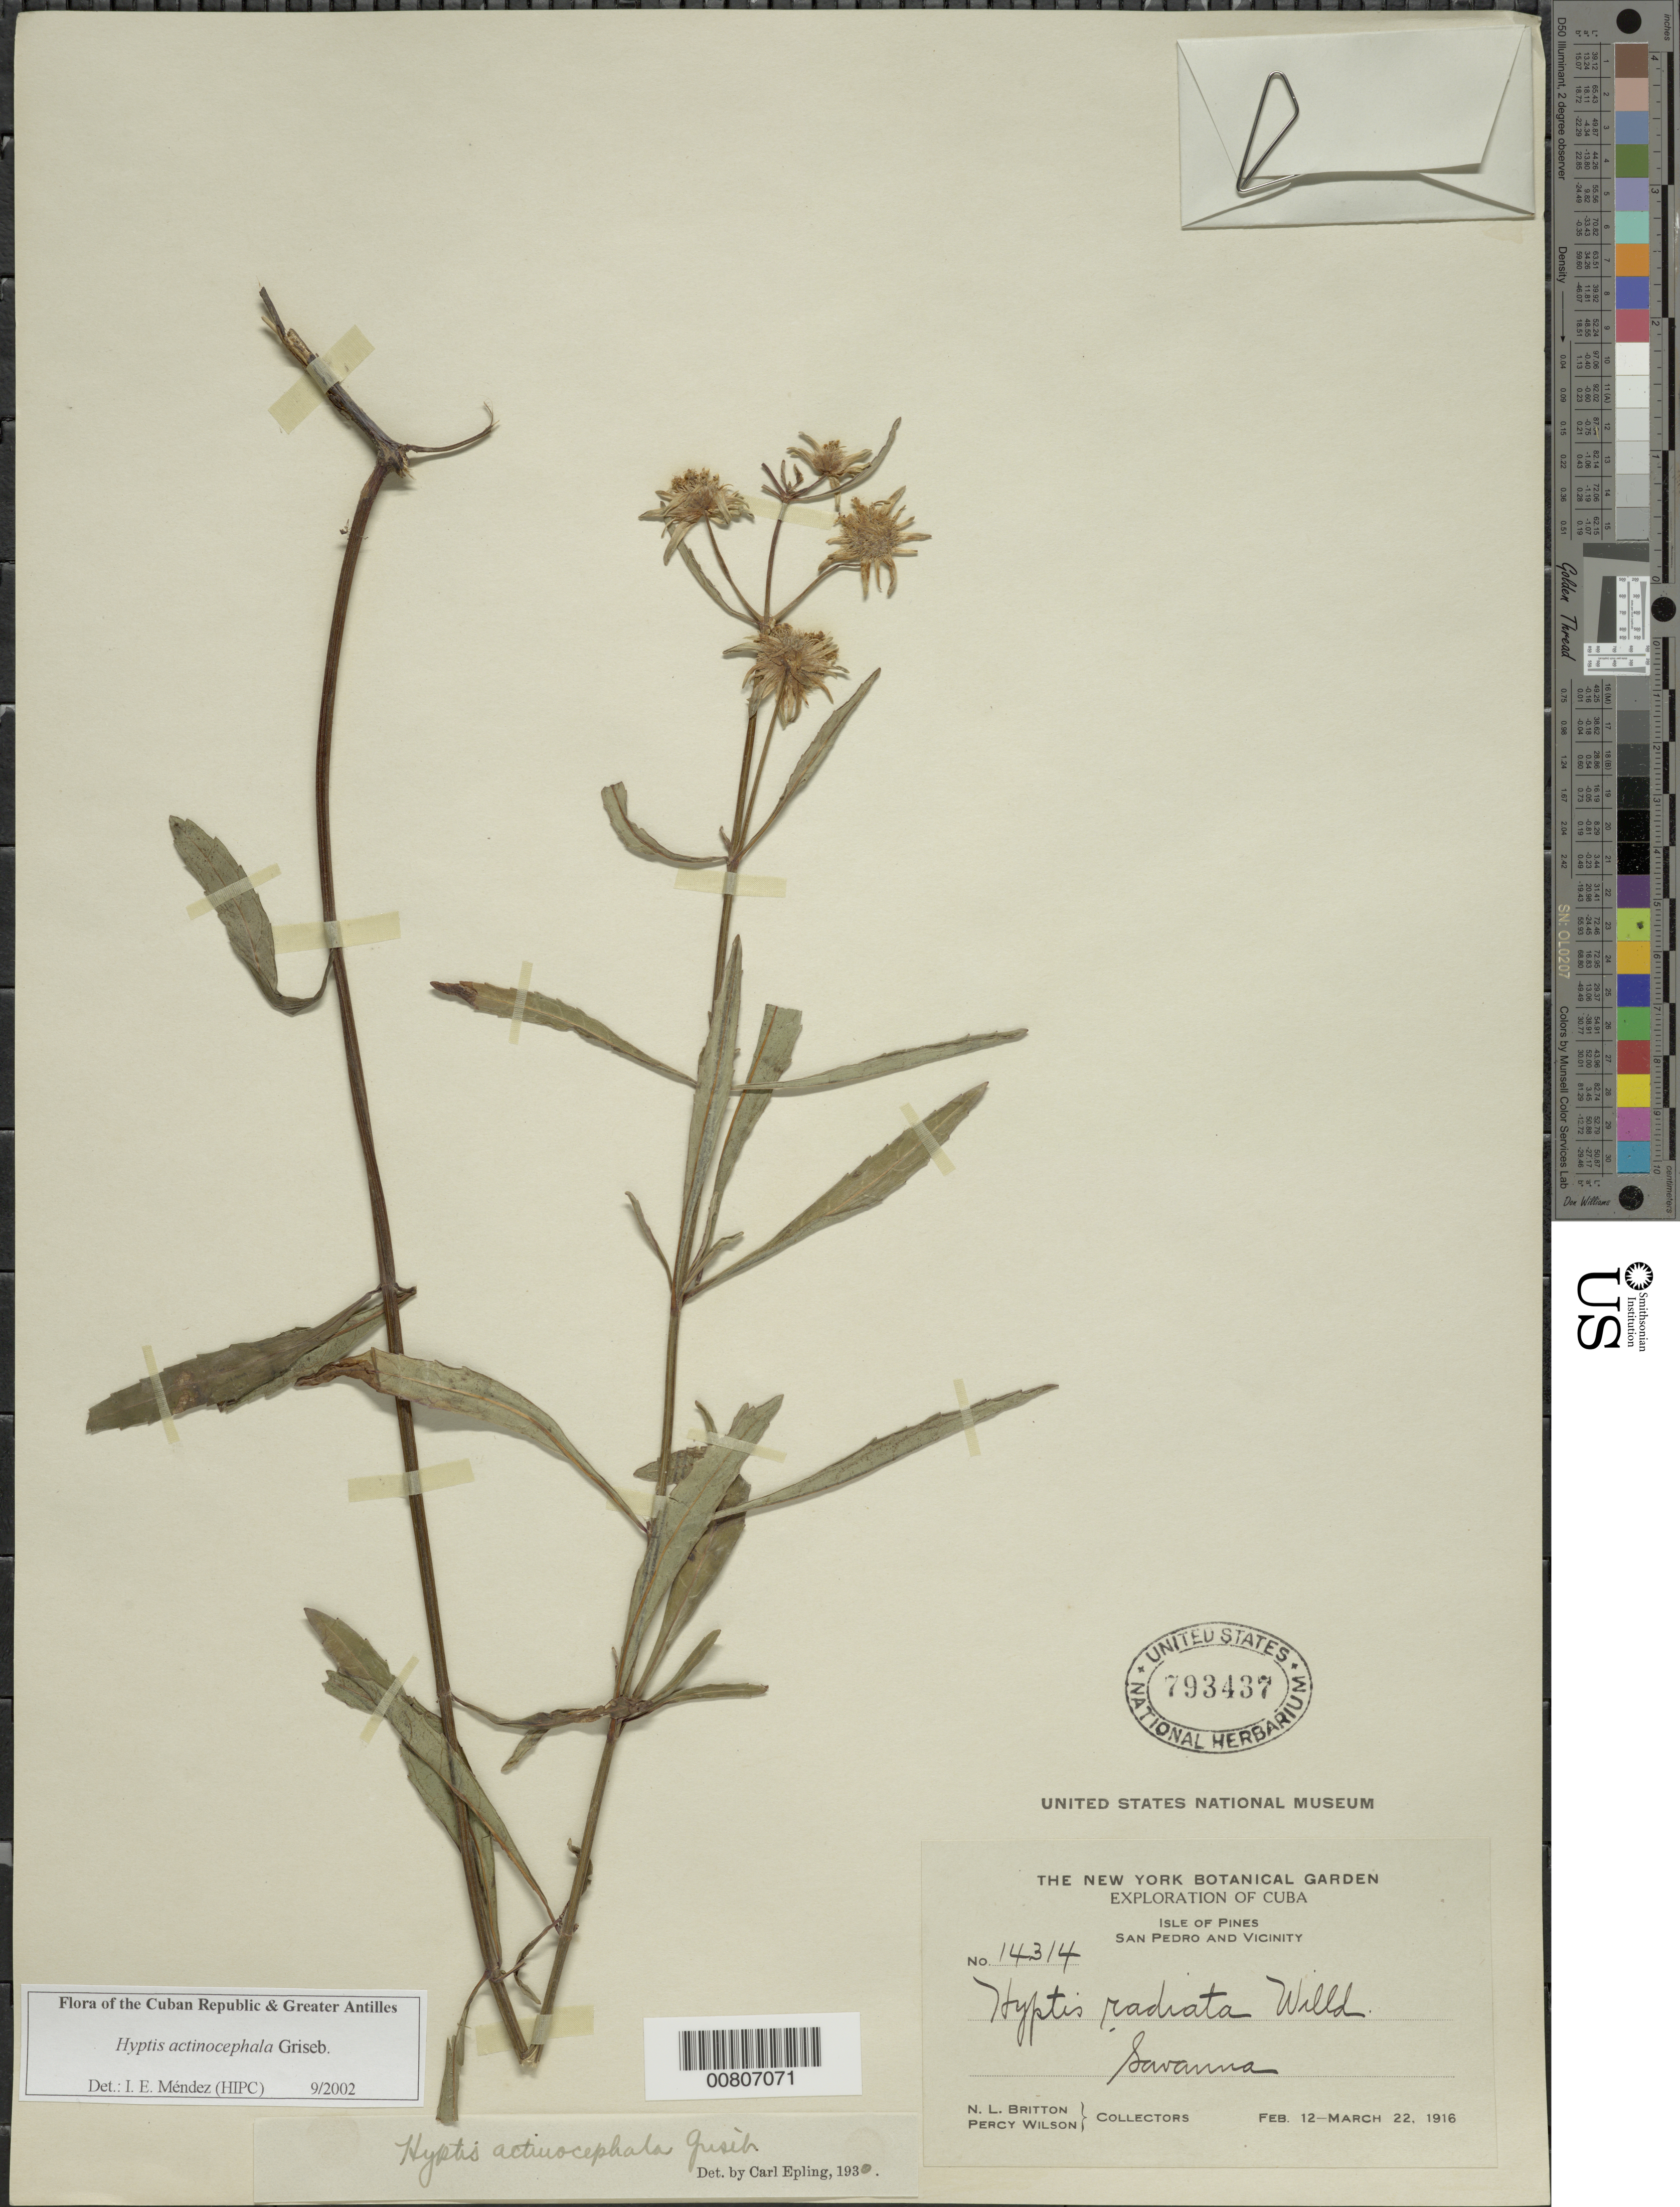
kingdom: Plantae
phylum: Tracheophyta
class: Magnoliopsida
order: Lamiales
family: Lamiaceae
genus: Hyptis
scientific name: Hyptis actinocephala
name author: Griseb.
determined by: Méndez, Isidro E., (HIPC)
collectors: N. Britton, E. G. Britton & P. Wilson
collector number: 14314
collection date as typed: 12 Feb 1916 to 22 Mar 1916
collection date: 1916-02-12/1916-03-22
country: Cuba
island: Isla de la Juventud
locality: Isle of Pines San Pedro and vicinity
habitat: Savanna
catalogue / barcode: US 793437